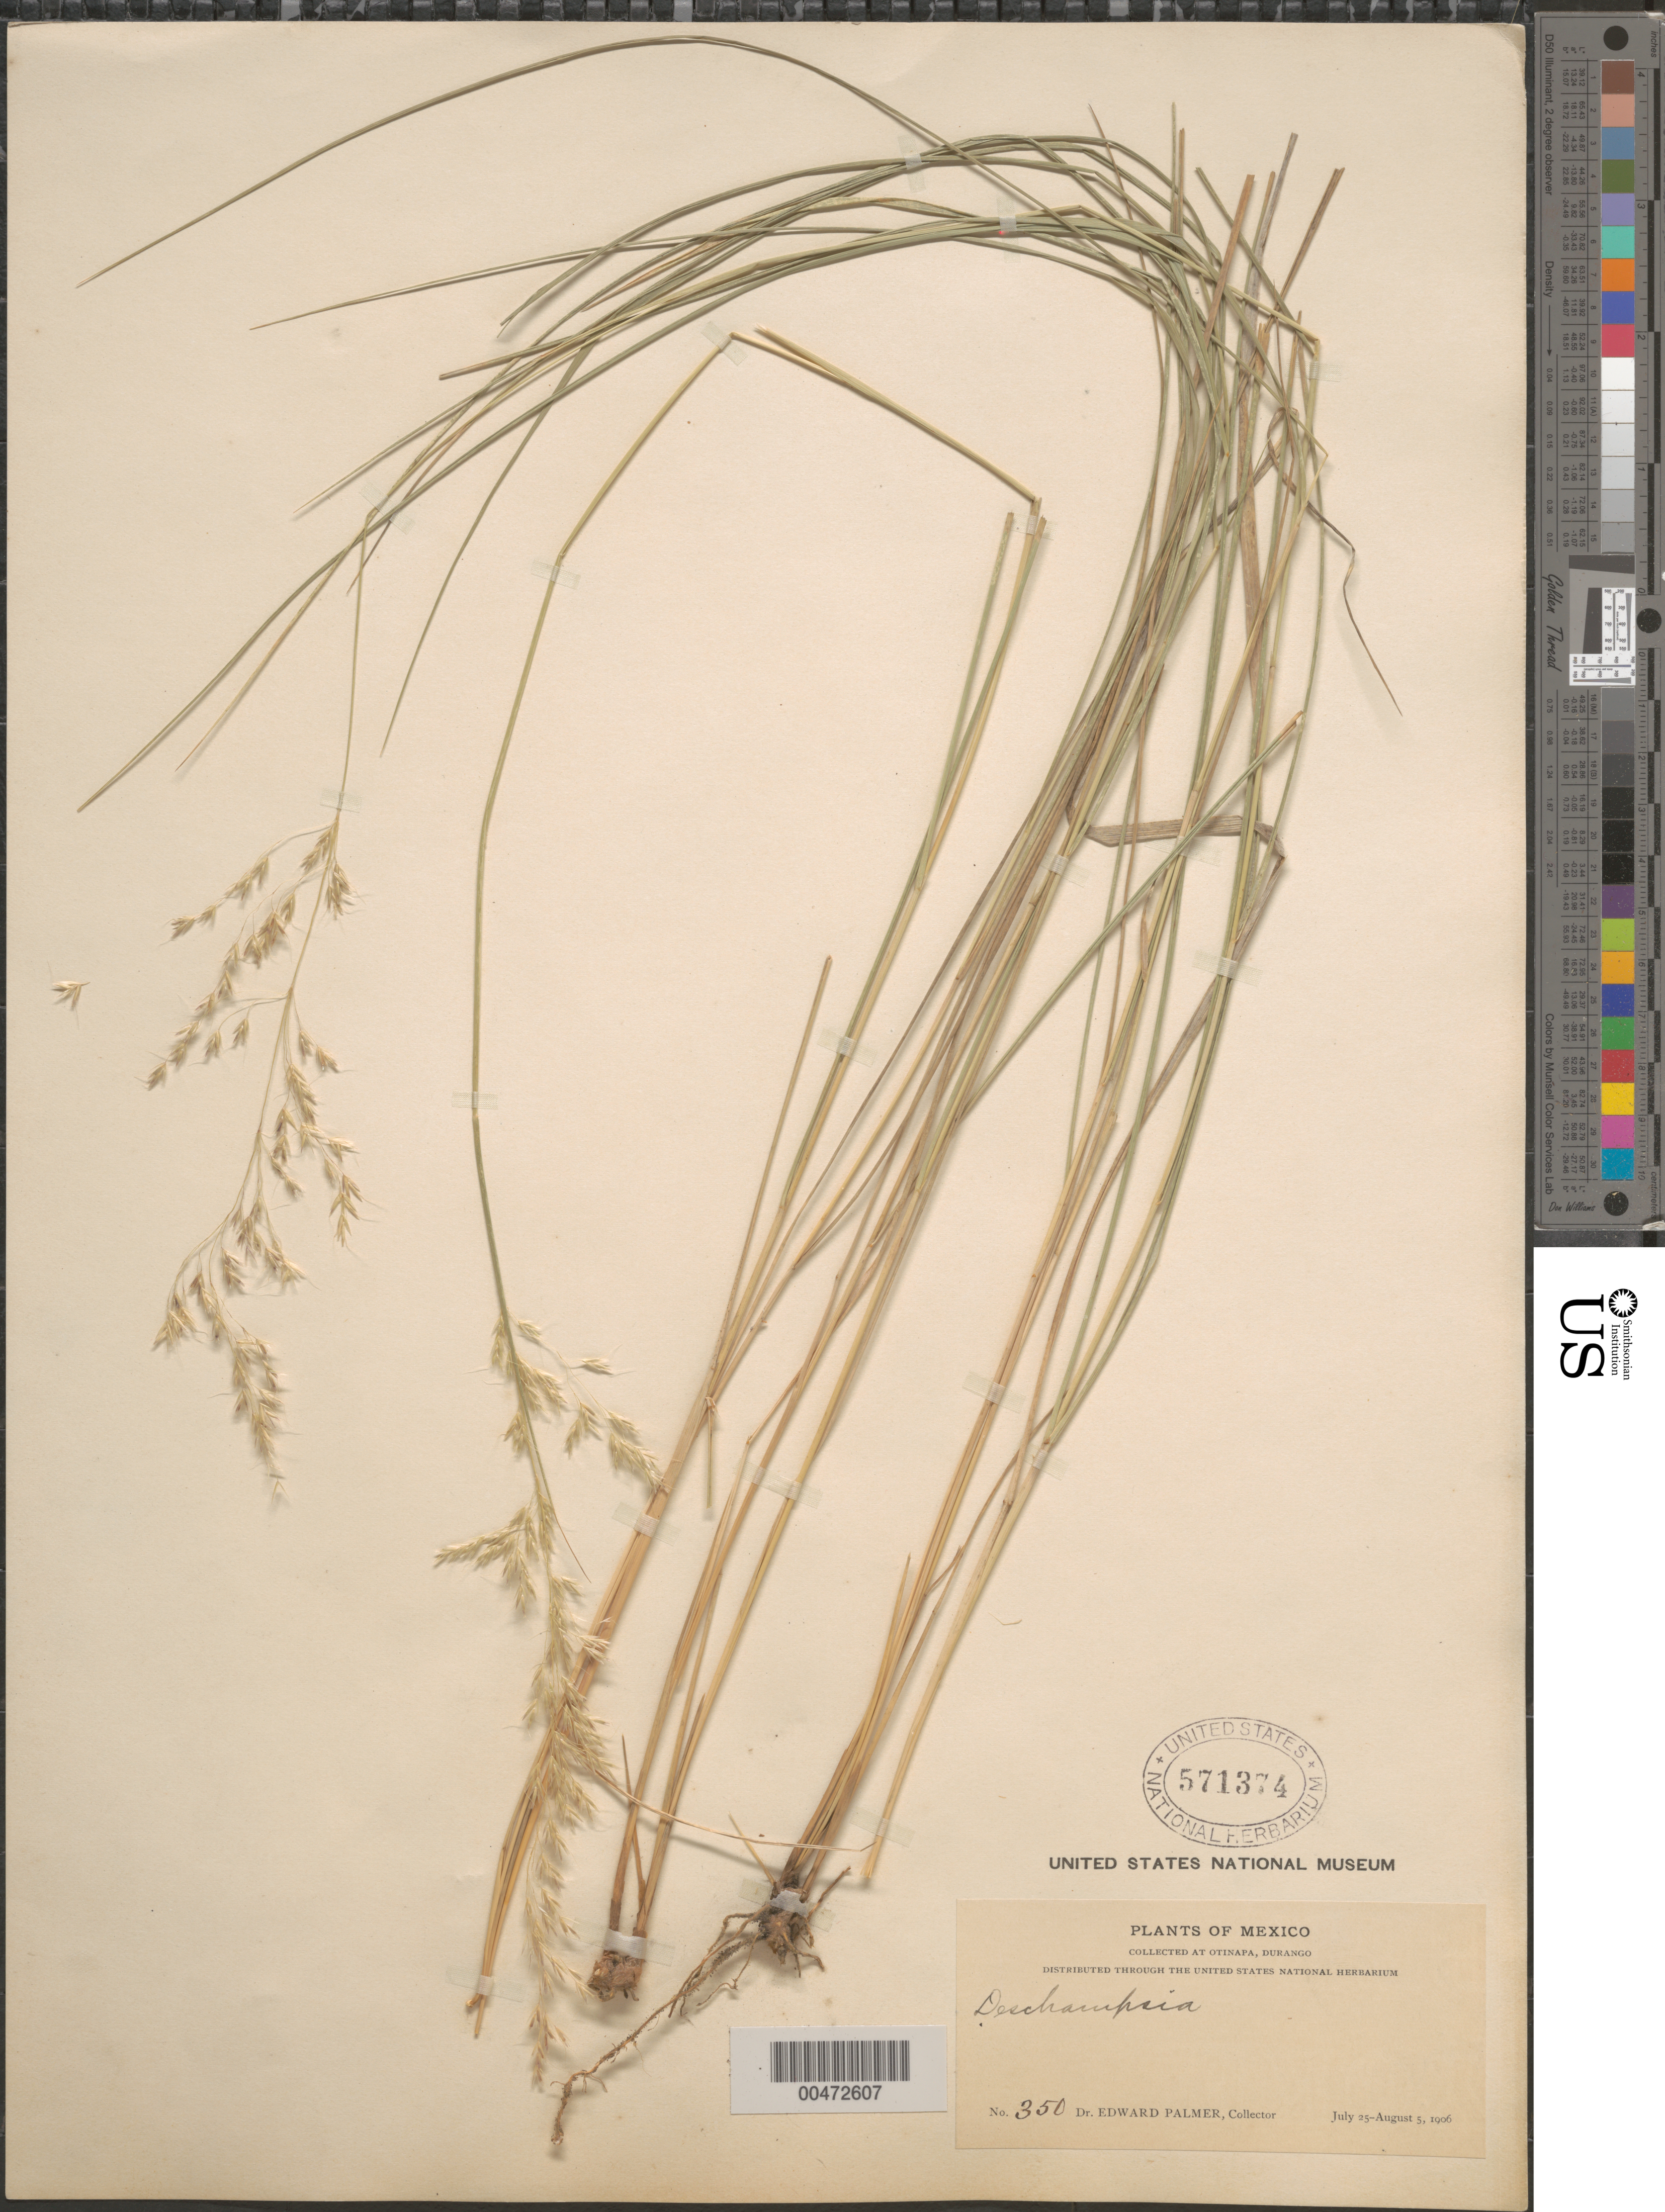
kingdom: Plantae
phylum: Tracheophyta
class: Liliopsida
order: Poales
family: Poaceae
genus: Trisetum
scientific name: Trisetum deyeuxioides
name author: (Kunth) Kunth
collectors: E. Palmer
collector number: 350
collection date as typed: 25 Jul 1906 to 5 Aug 1906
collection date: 1906-07-25/1906-08-05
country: Mexico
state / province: Durango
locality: Otinapa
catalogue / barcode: US 571374